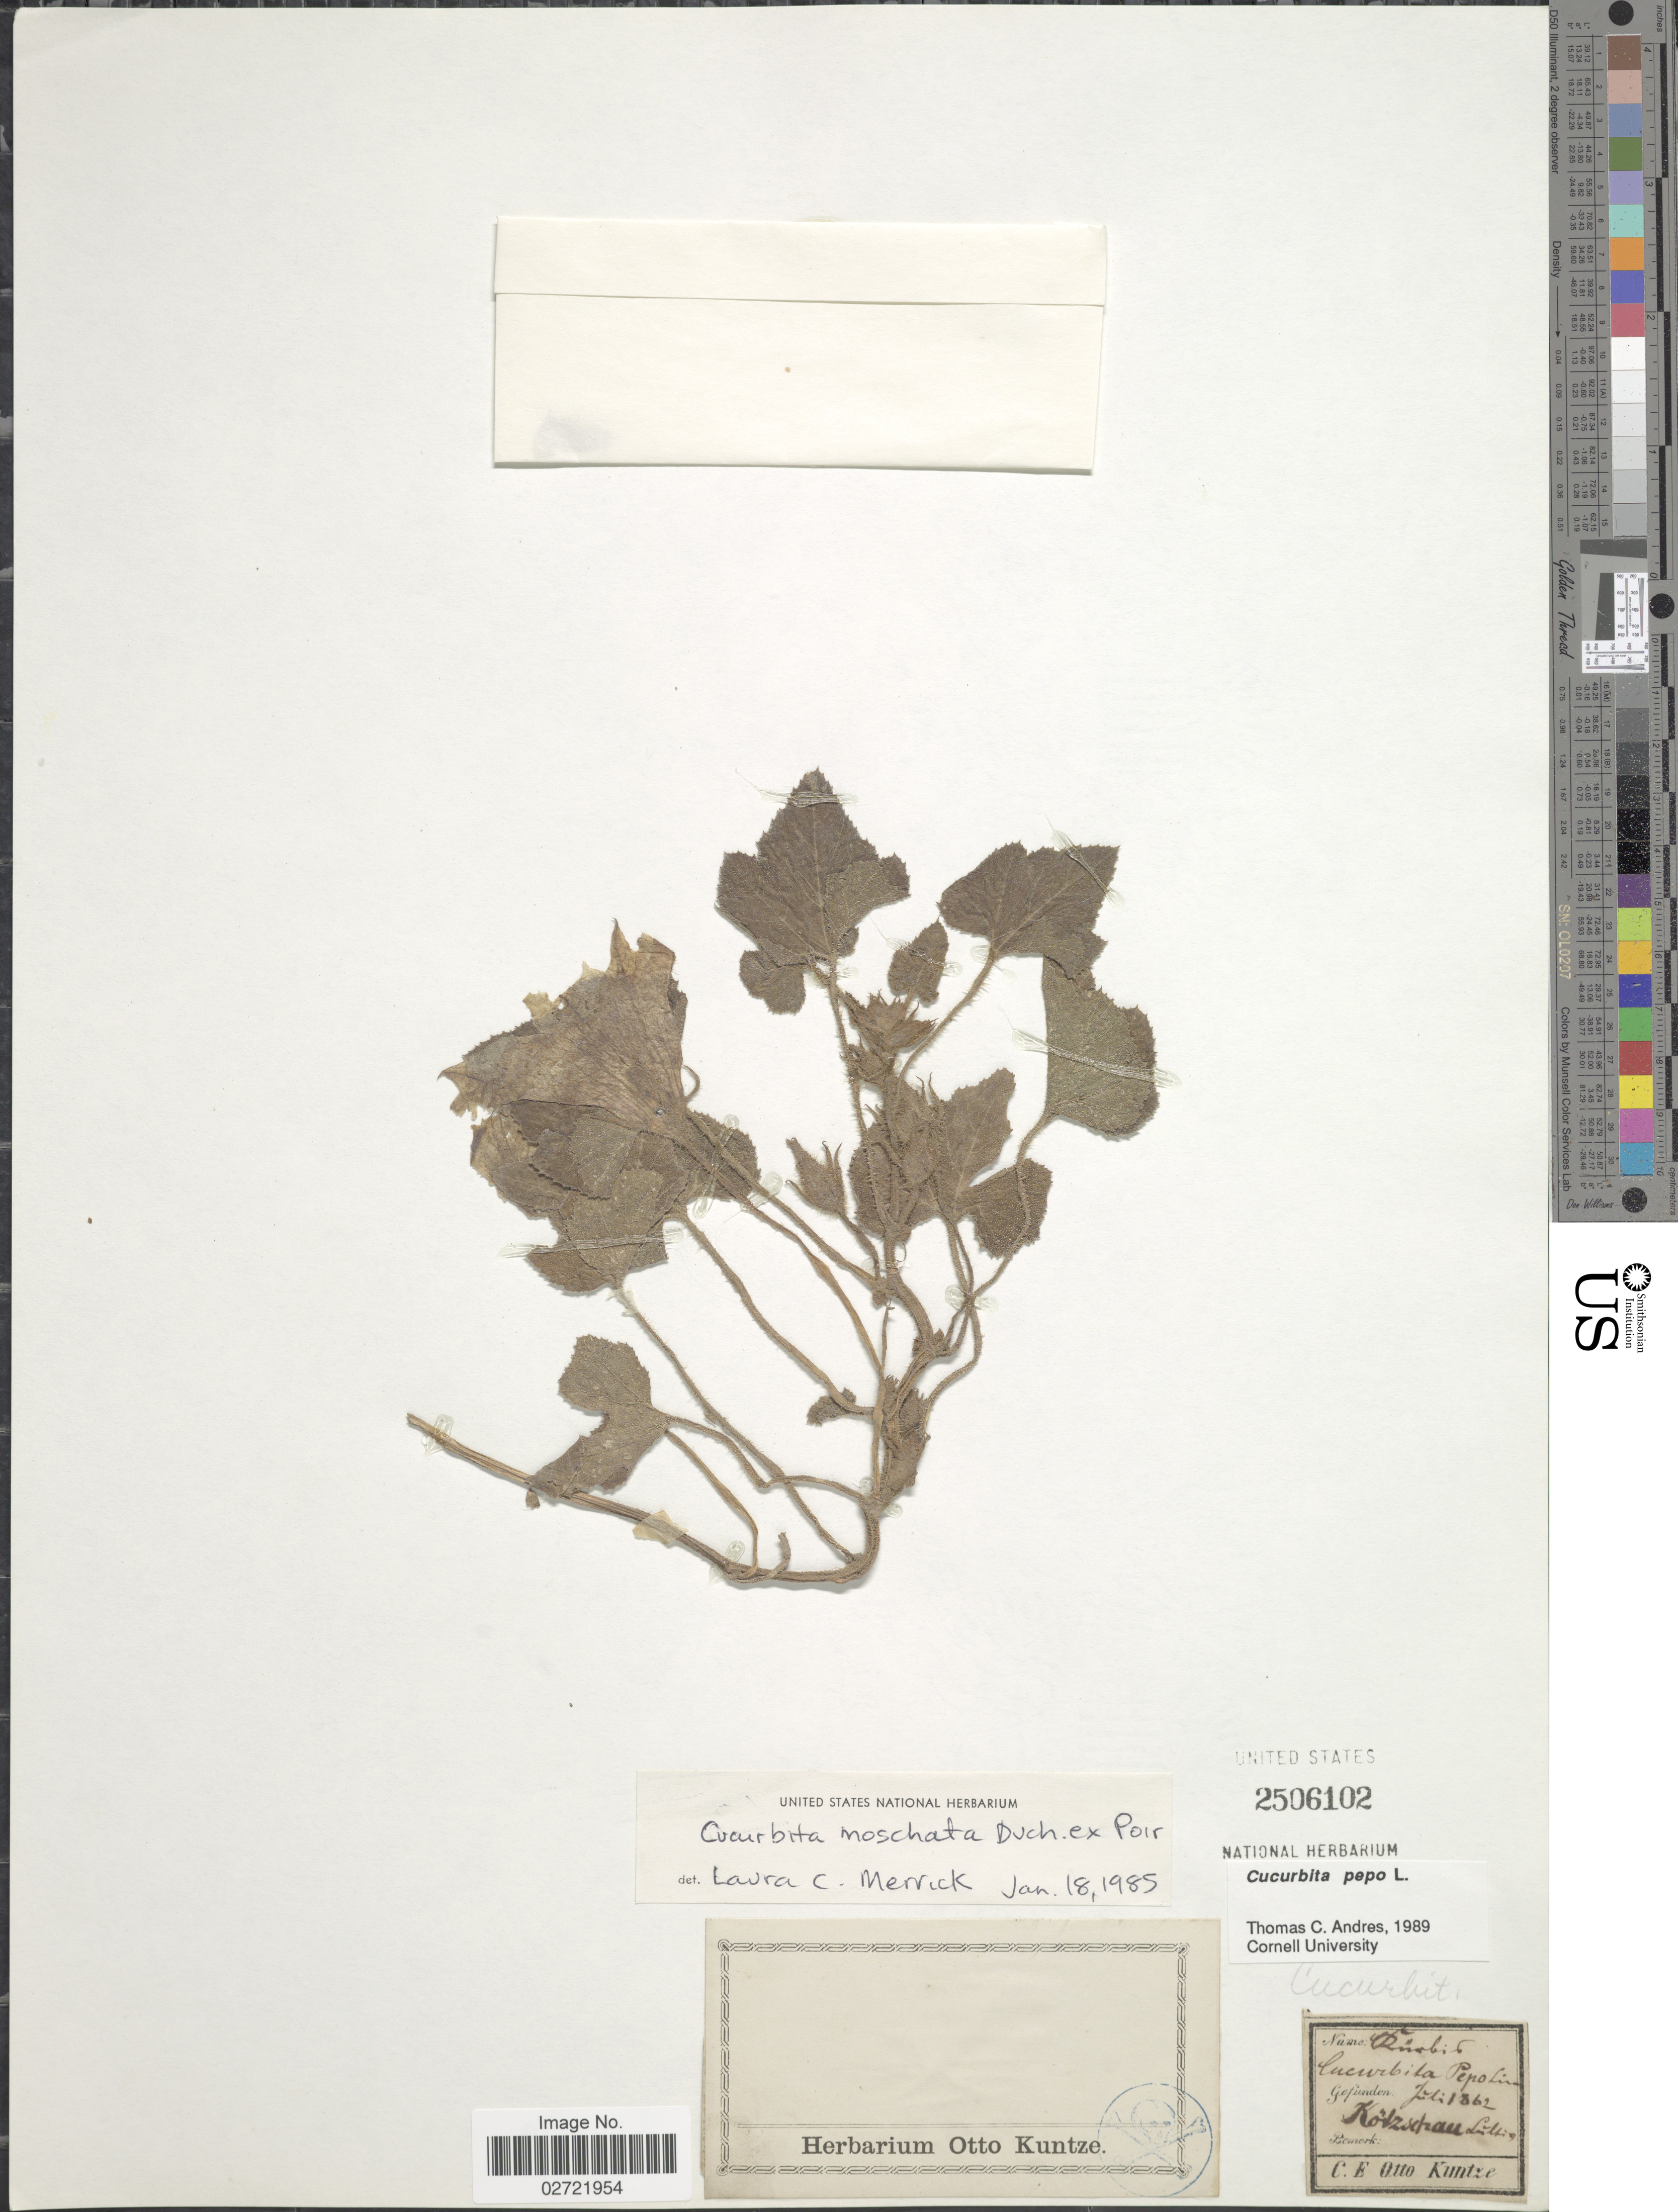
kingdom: Plantae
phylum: Tracheophyta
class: Magnoliopsida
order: Cucurbitales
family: Cucurbitaceae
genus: Cucurbita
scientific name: Cucurbita pepo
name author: L.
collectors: C.E.O. Kuntze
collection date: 1862-07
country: Germany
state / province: Sachsen-Anhalt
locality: Kötzschau Leilsig [interpreted]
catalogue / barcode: US 2506102